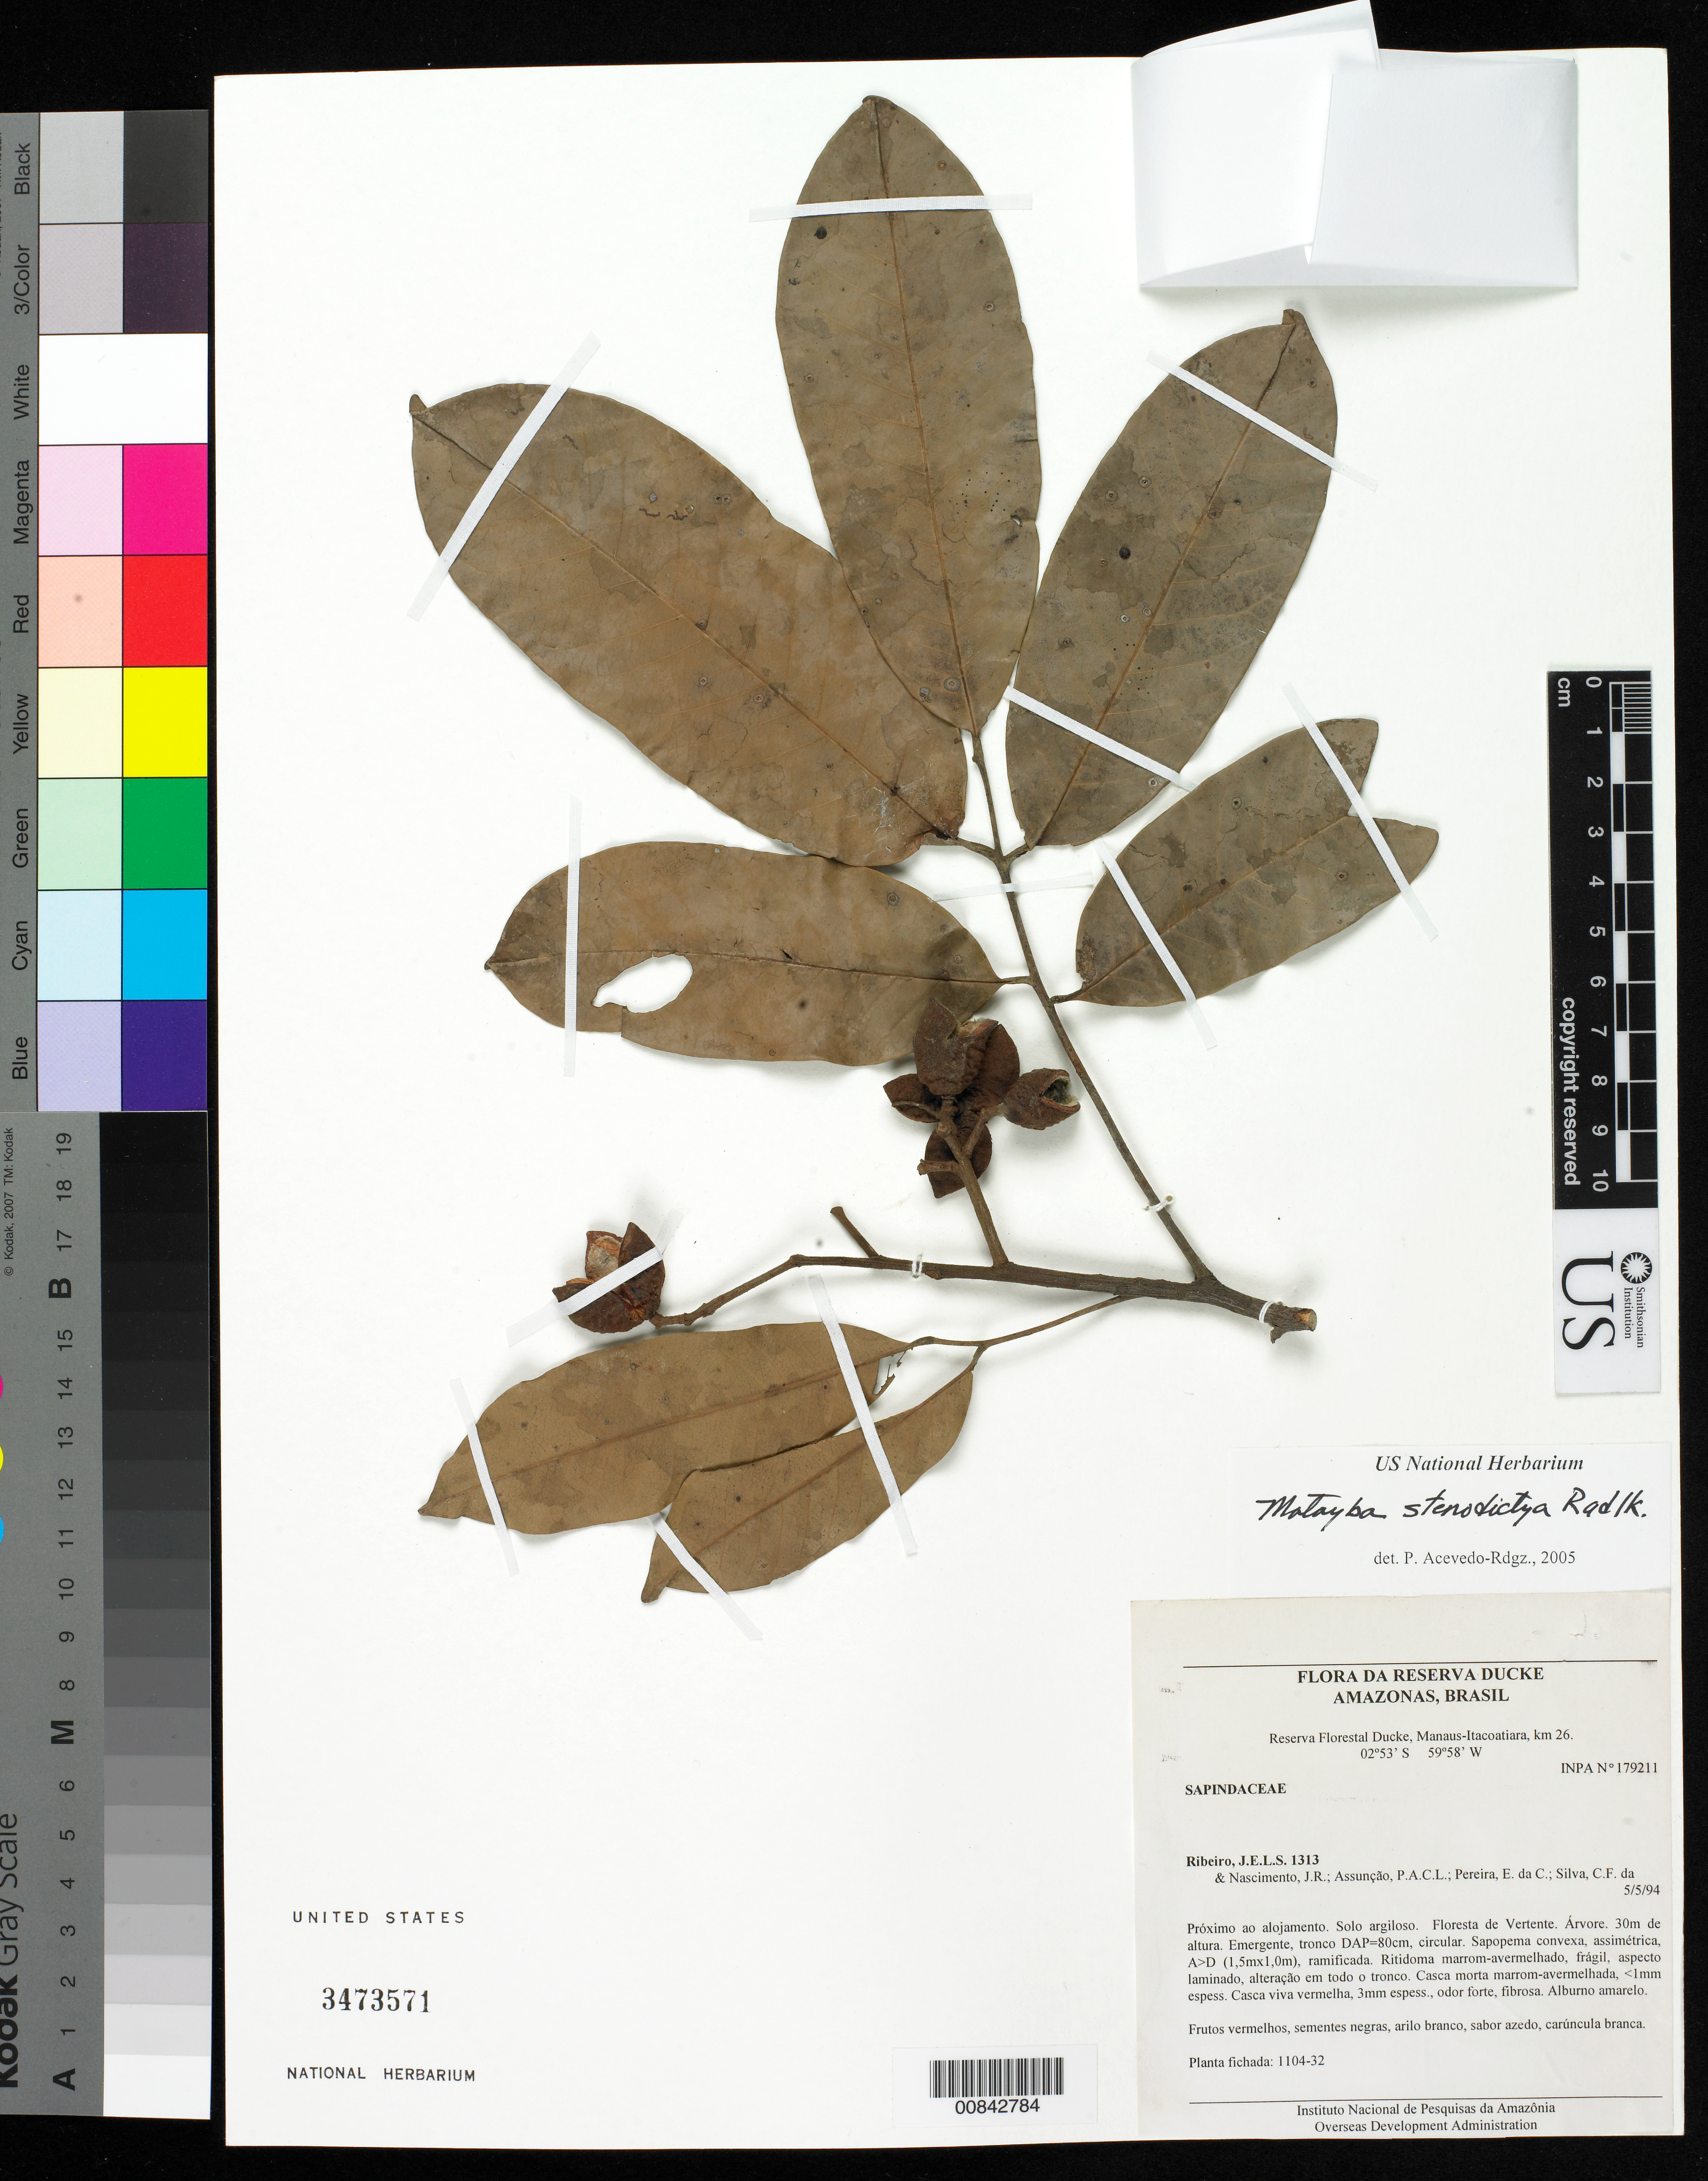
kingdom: Plantae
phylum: Tracheophyta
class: Magnoliopsida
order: Sapindales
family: Sapindaceae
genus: Matayba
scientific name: Matayba stenodictya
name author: Radlk.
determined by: Acevedo-Rodríguez, P., (BOT), Smithsonian Institution - National Museum of Natural History (UNITED STATES)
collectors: J. Ribeiro, J. R. Nascimento, P. A. Assunçao, E. C. Pereira & D. da Silva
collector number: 1313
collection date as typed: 05 May 1994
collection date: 1994-05-05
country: Brazil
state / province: Amazonas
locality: Reserva Florestal Ducke. Manaus-Itacoatiara, km 26.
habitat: Floresta de vertente.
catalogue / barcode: US 3473571